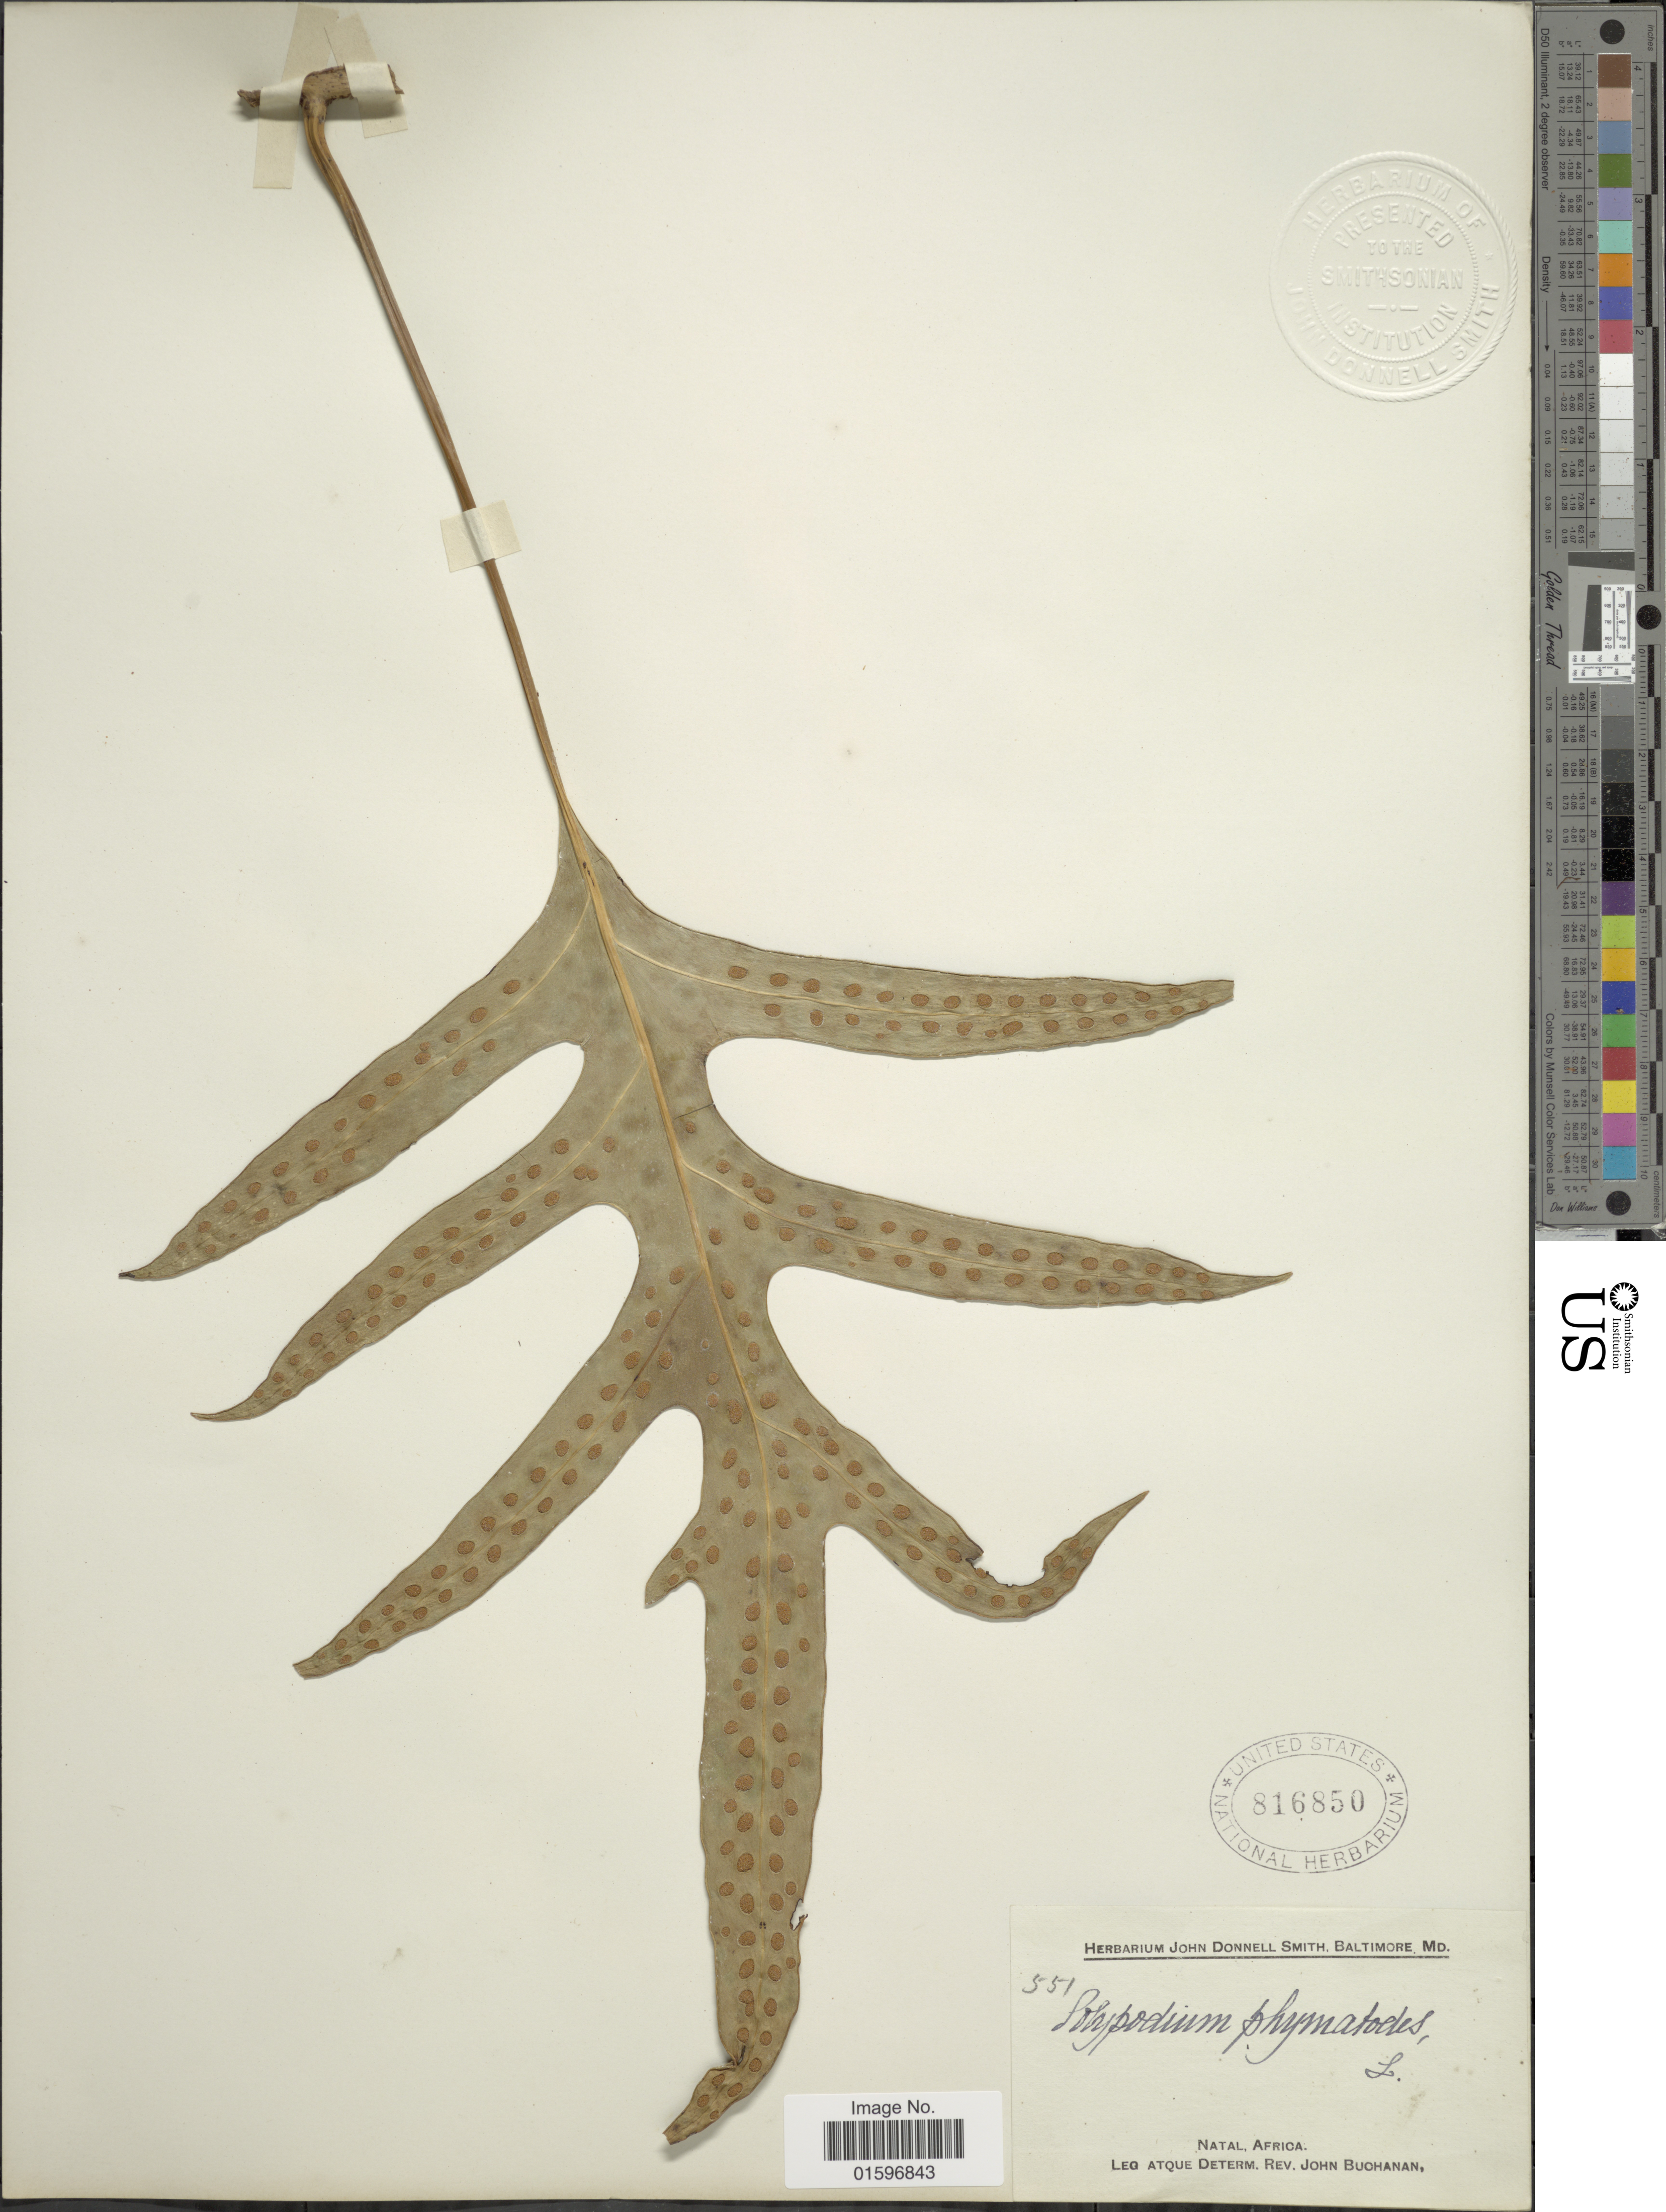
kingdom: Plantae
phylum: Tracheophyta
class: Polypodiopsida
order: Polypodiales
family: Polypodiaceae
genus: Polypodium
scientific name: Polypodium scolopendria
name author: Burm. f.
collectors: J. Buchanan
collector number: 551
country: South Africa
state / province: KwaZulu-Natal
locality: Natal, Africa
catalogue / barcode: US 816850